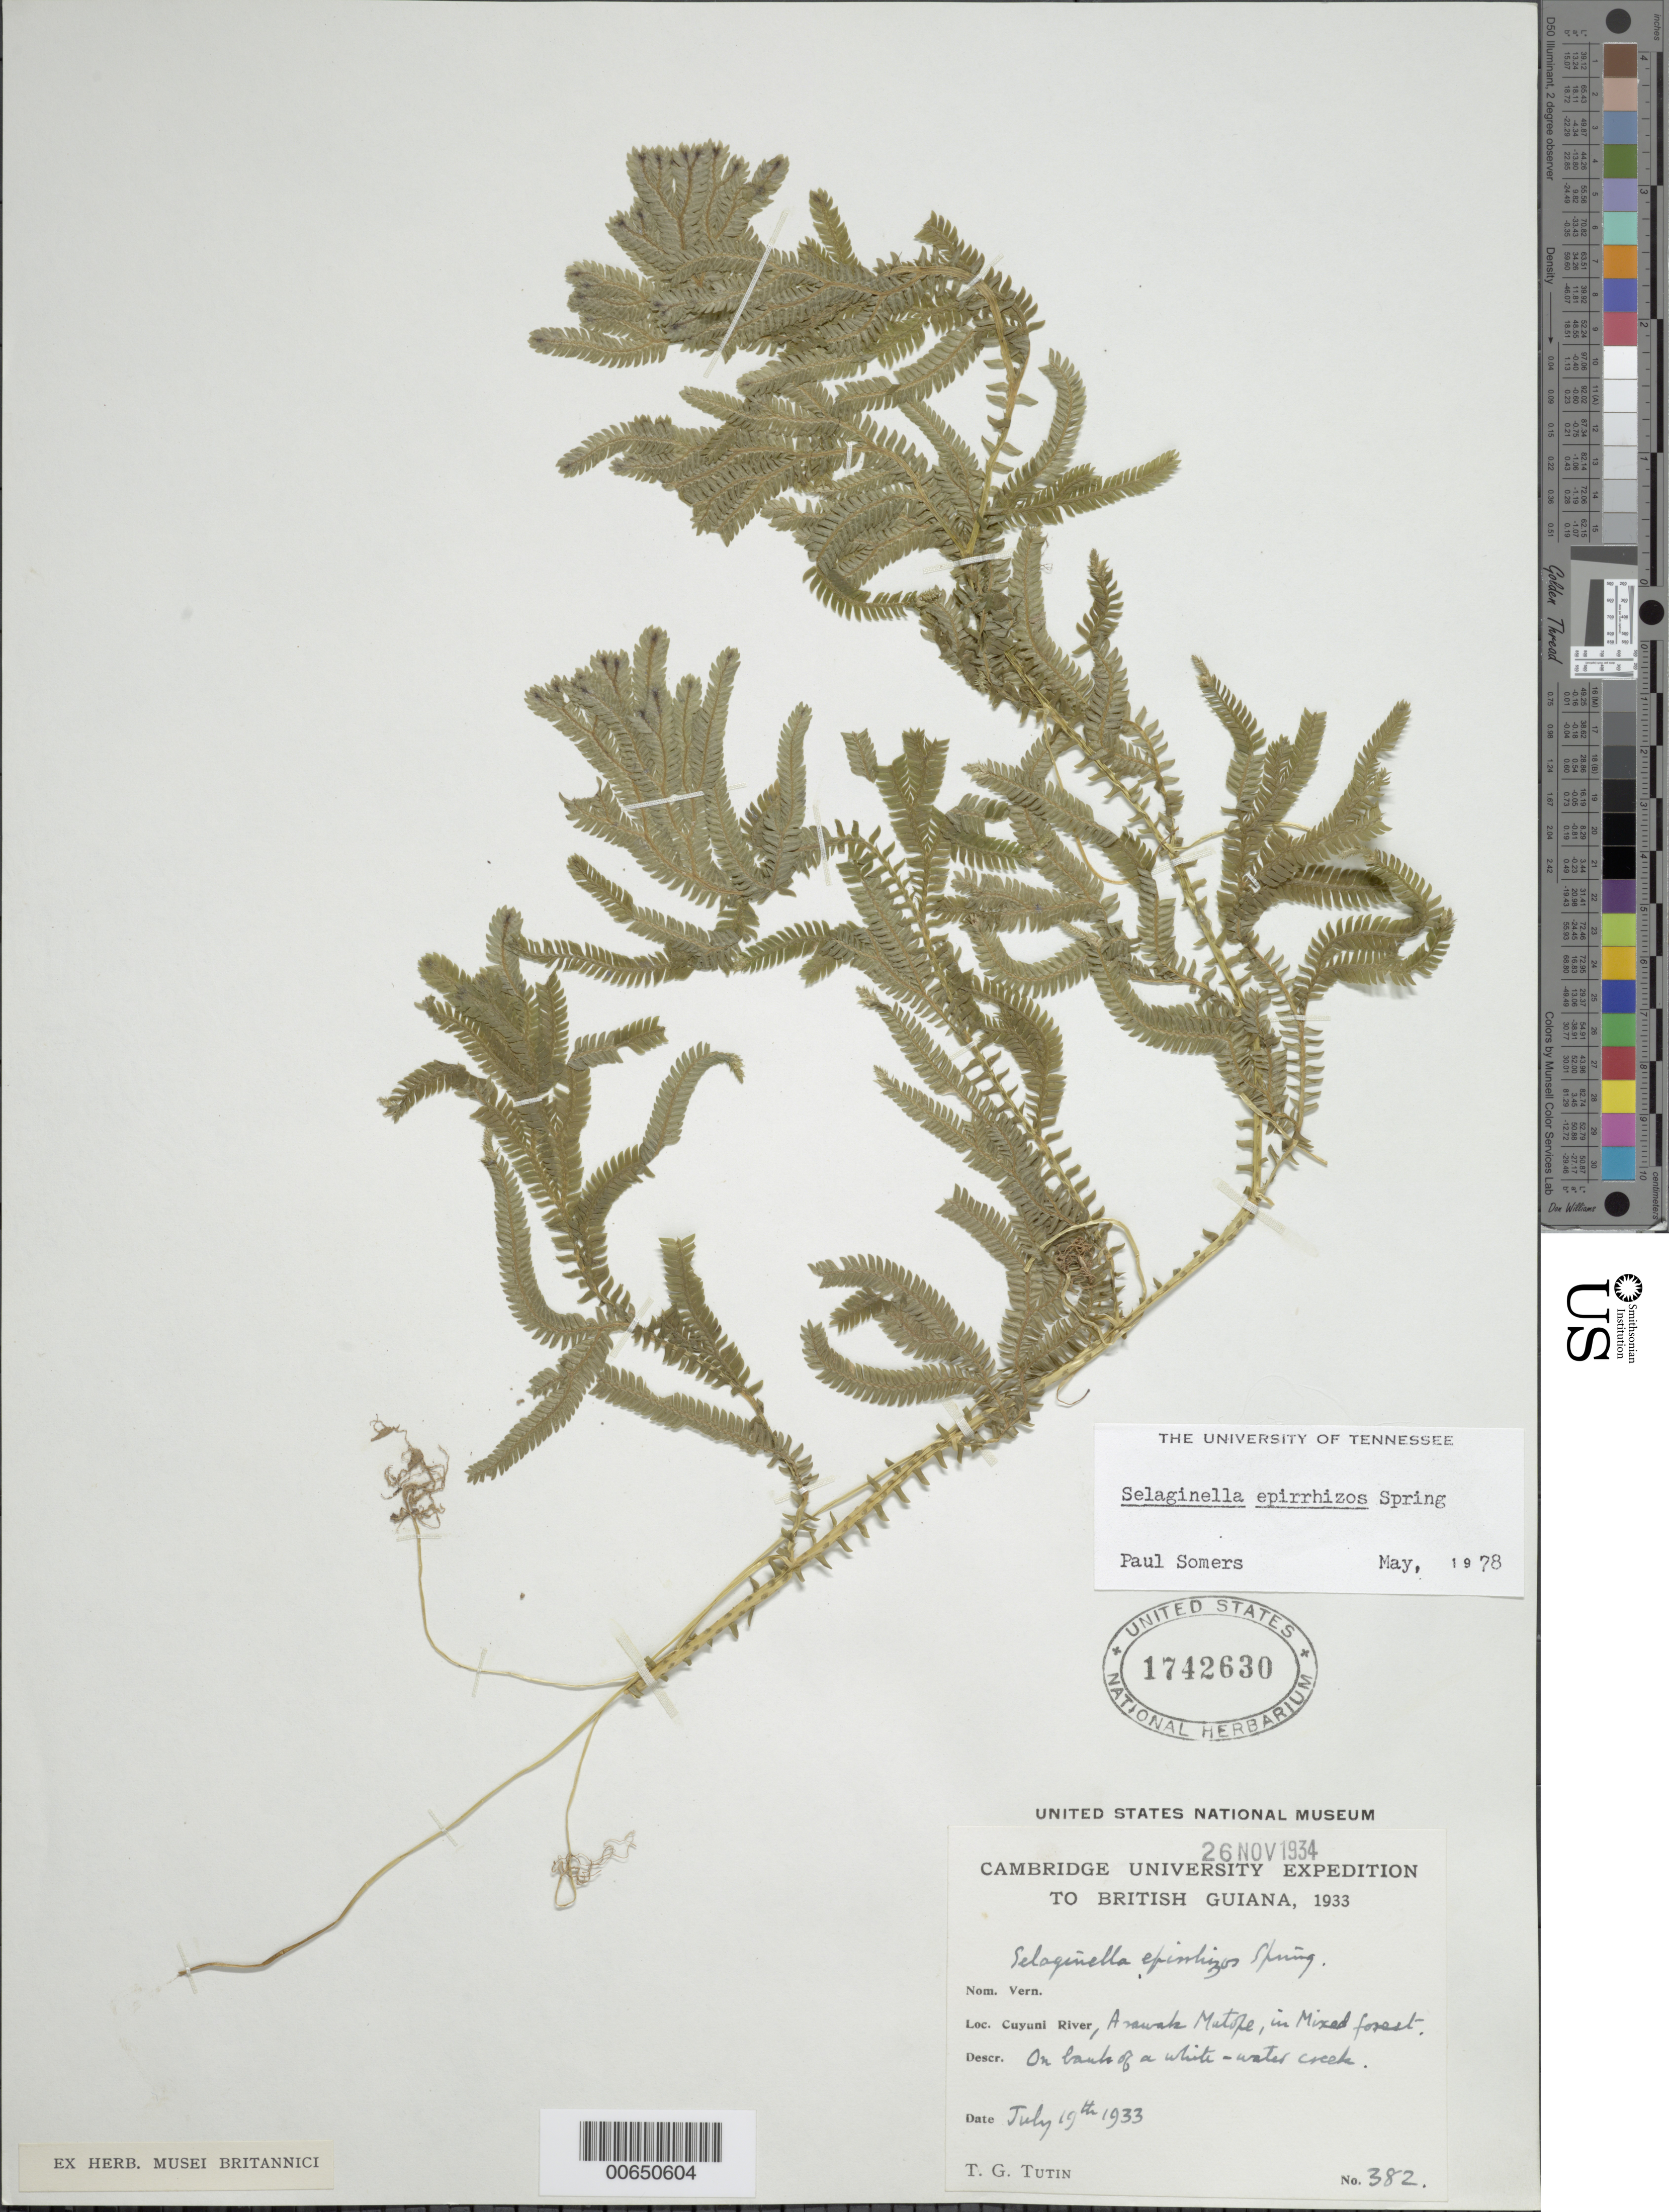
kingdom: Plantae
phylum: Tracheophyta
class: Lycopodiopsida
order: Selaginellales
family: Selaginellaceae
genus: Selaginella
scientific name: Selaginella epirrhizos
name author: Spring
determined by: Somers, P., (TENN), University of Tennessee Knoxville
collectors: T. G. Tutin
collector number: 382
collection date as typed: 19-Jul-33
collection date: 1933-07-19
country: Guyana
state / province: Cuyuni-Mazaruni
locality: Arawak Matope, Cuyuni R.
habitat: Mixed forest on banks of white-water creek.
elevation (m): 91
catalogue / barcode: US 1742630